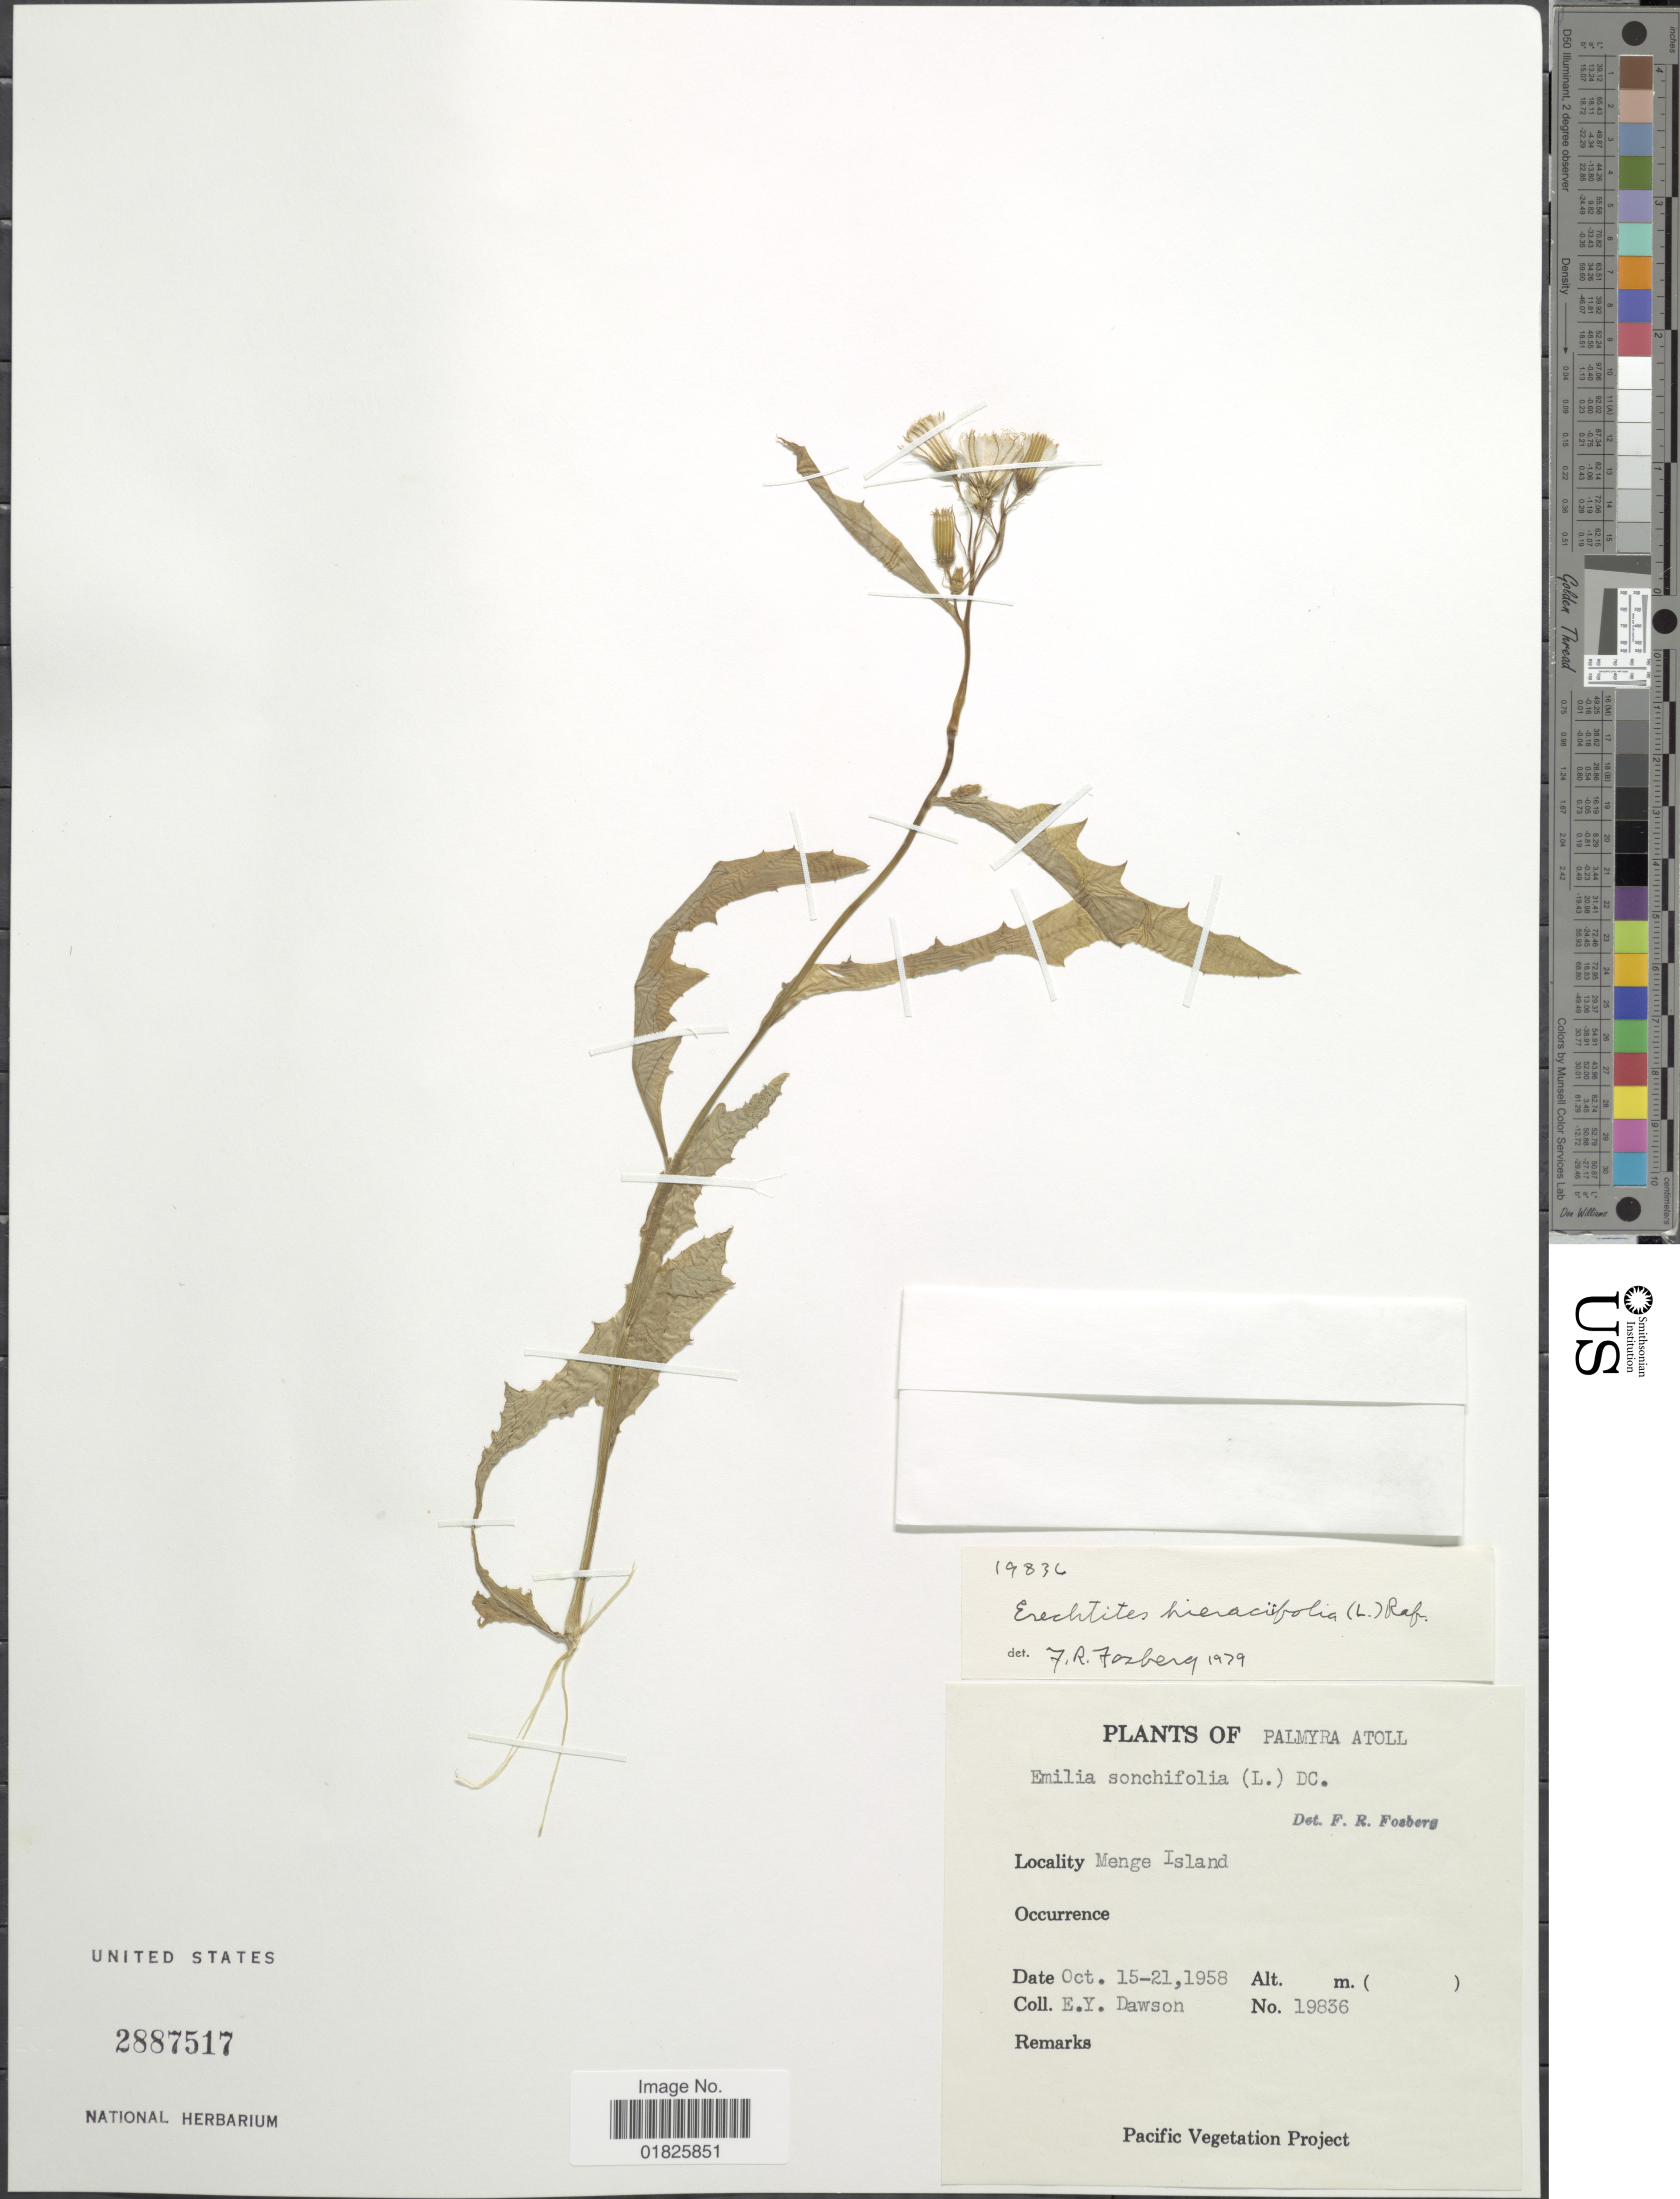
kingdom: Plantae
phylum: Tracheophyta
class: Magnoliopsida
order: Asterales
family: Asteraceae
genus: Erechtites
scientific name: Erechtites valerianifolius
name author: (Link ex Spreng.) DC.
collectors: E. Y. Dawson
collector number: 19836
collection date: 1958-10-15/1958-10-21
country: U.S. Administered Pacific Islands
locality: Palmyra Atoll, Menge Island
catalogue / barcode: US 2887517